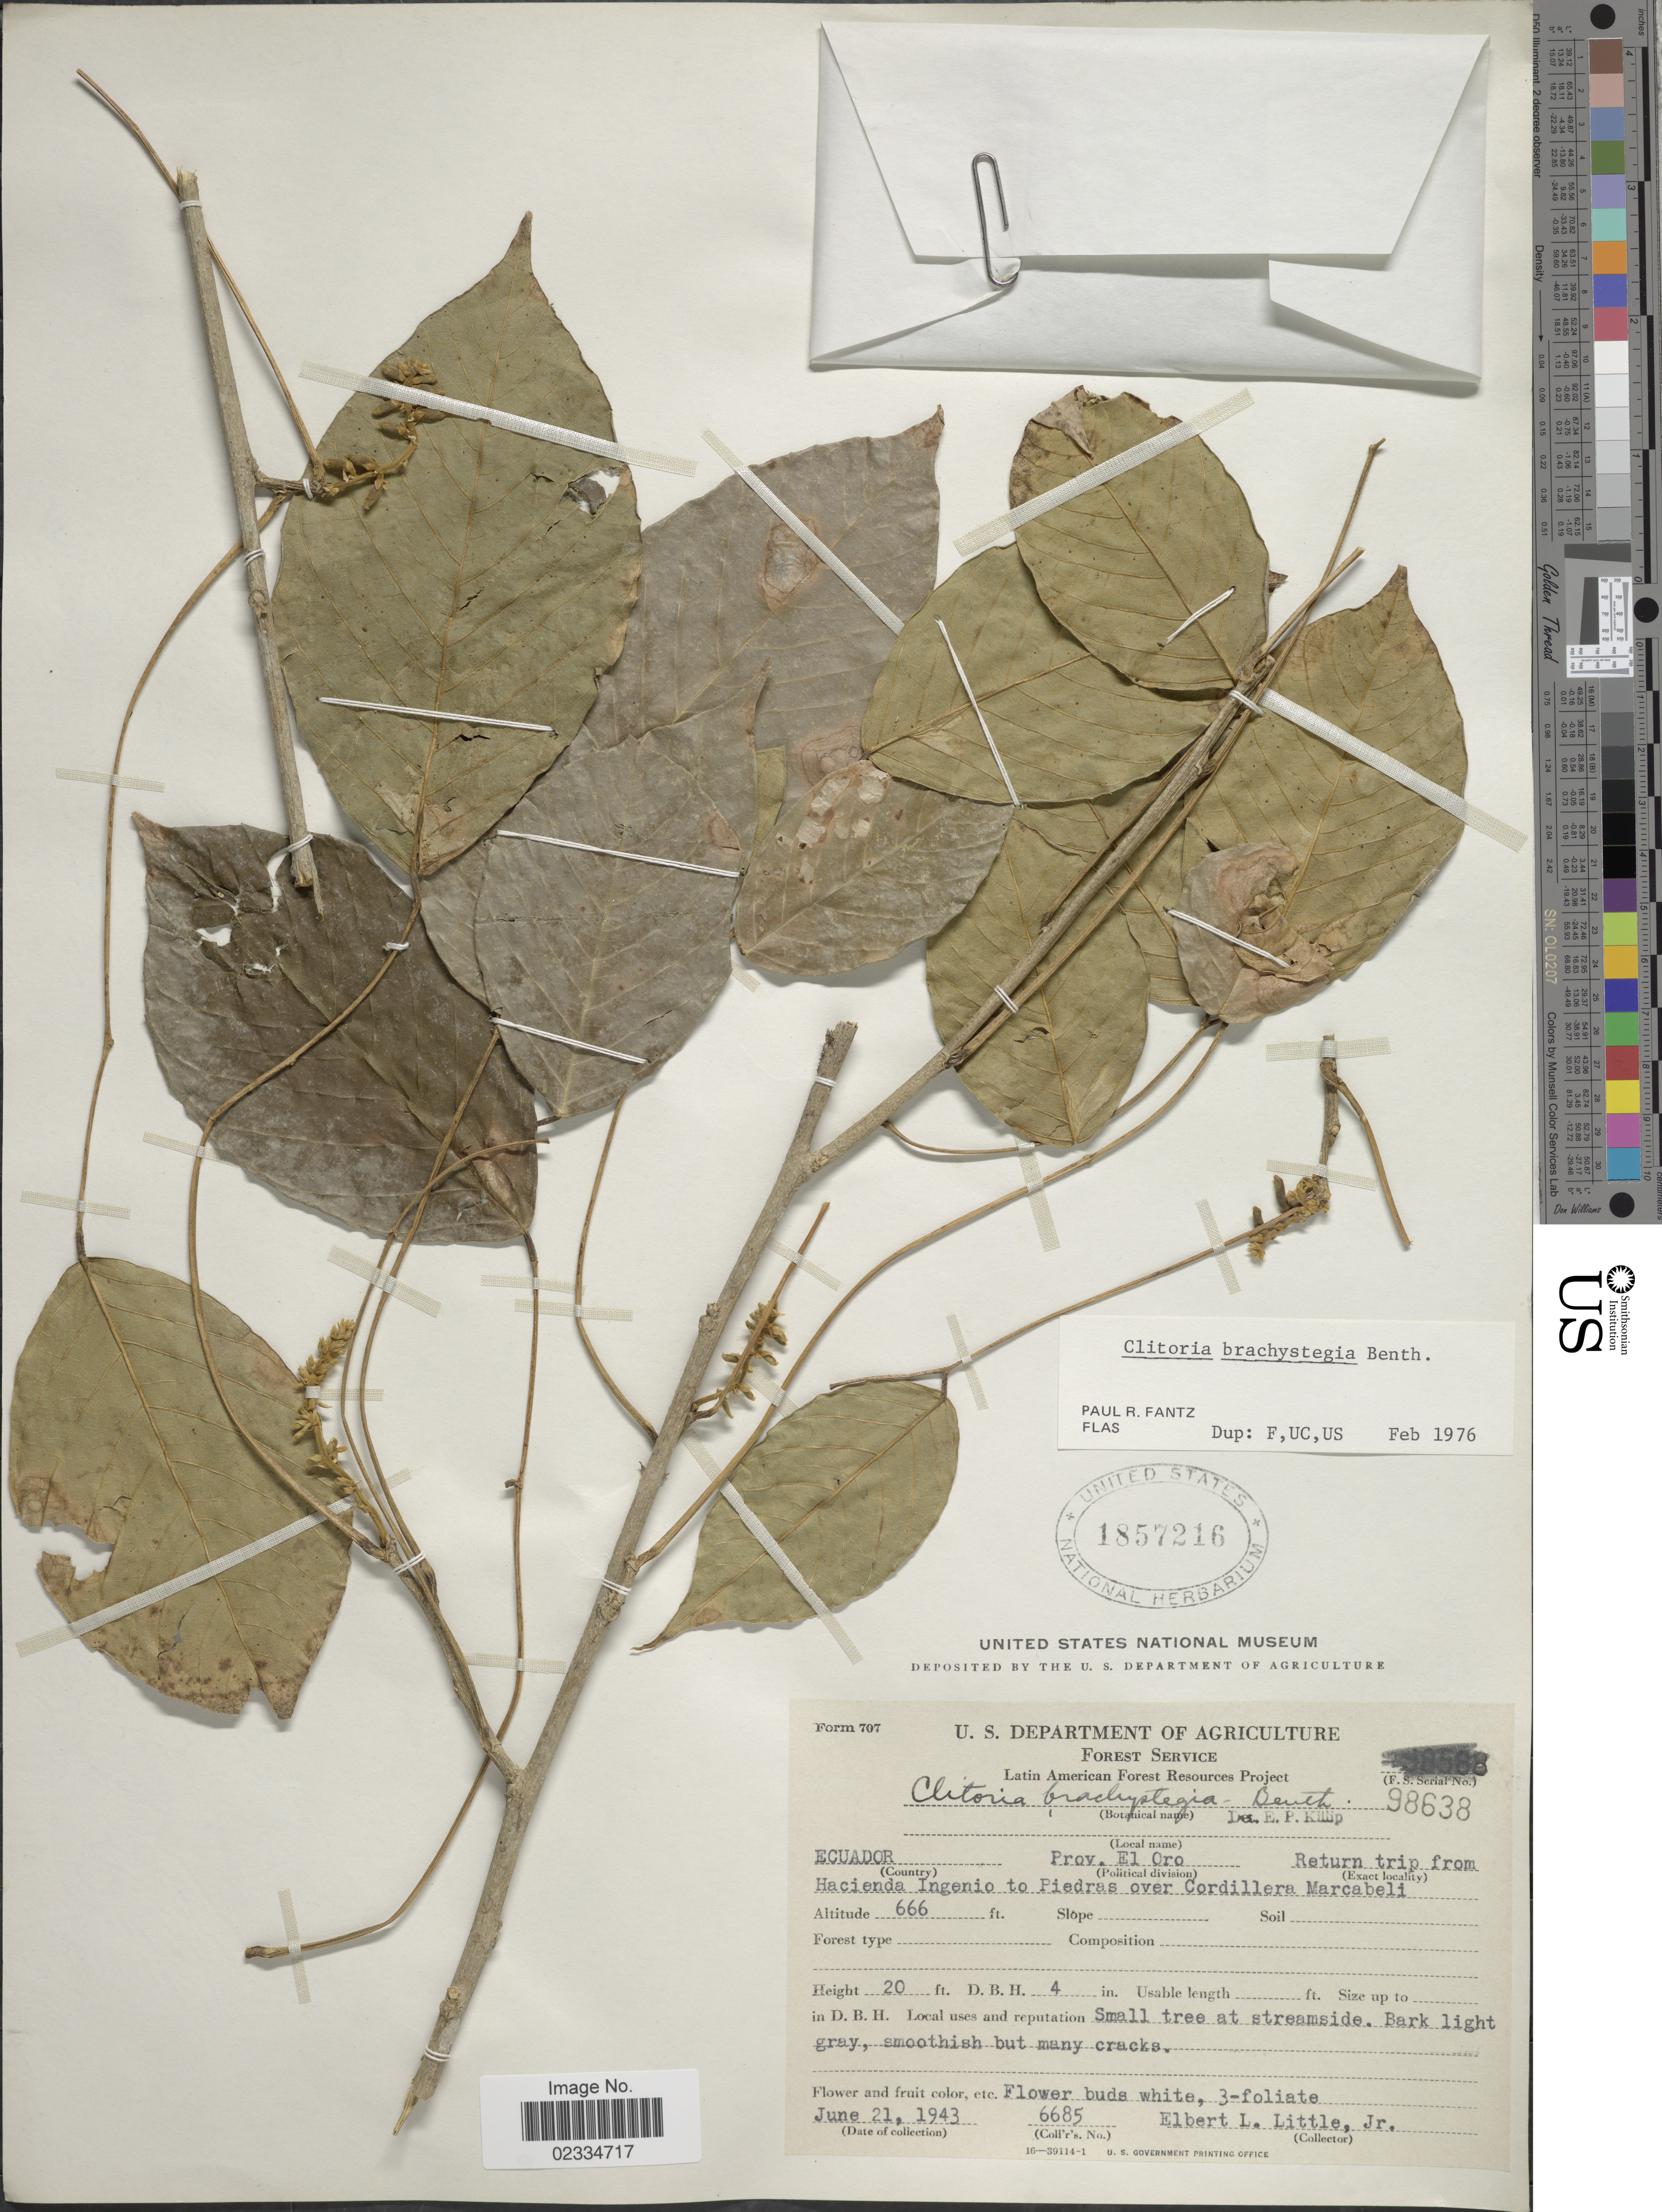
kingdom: Plantae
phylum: Tracheophyta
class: Magnoliopsida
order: Fabales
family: Fabaceae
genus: Clitoria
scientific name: Clitoria brachystegia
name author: Benth.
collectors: E. L. Little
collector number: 6685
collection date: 1943-06-21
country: Ecuador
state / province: El Oro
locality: Return trip from Hacienda Ingenio to Piedras over Cordillera Marcabeli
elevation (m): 203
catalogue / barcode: US 1857216